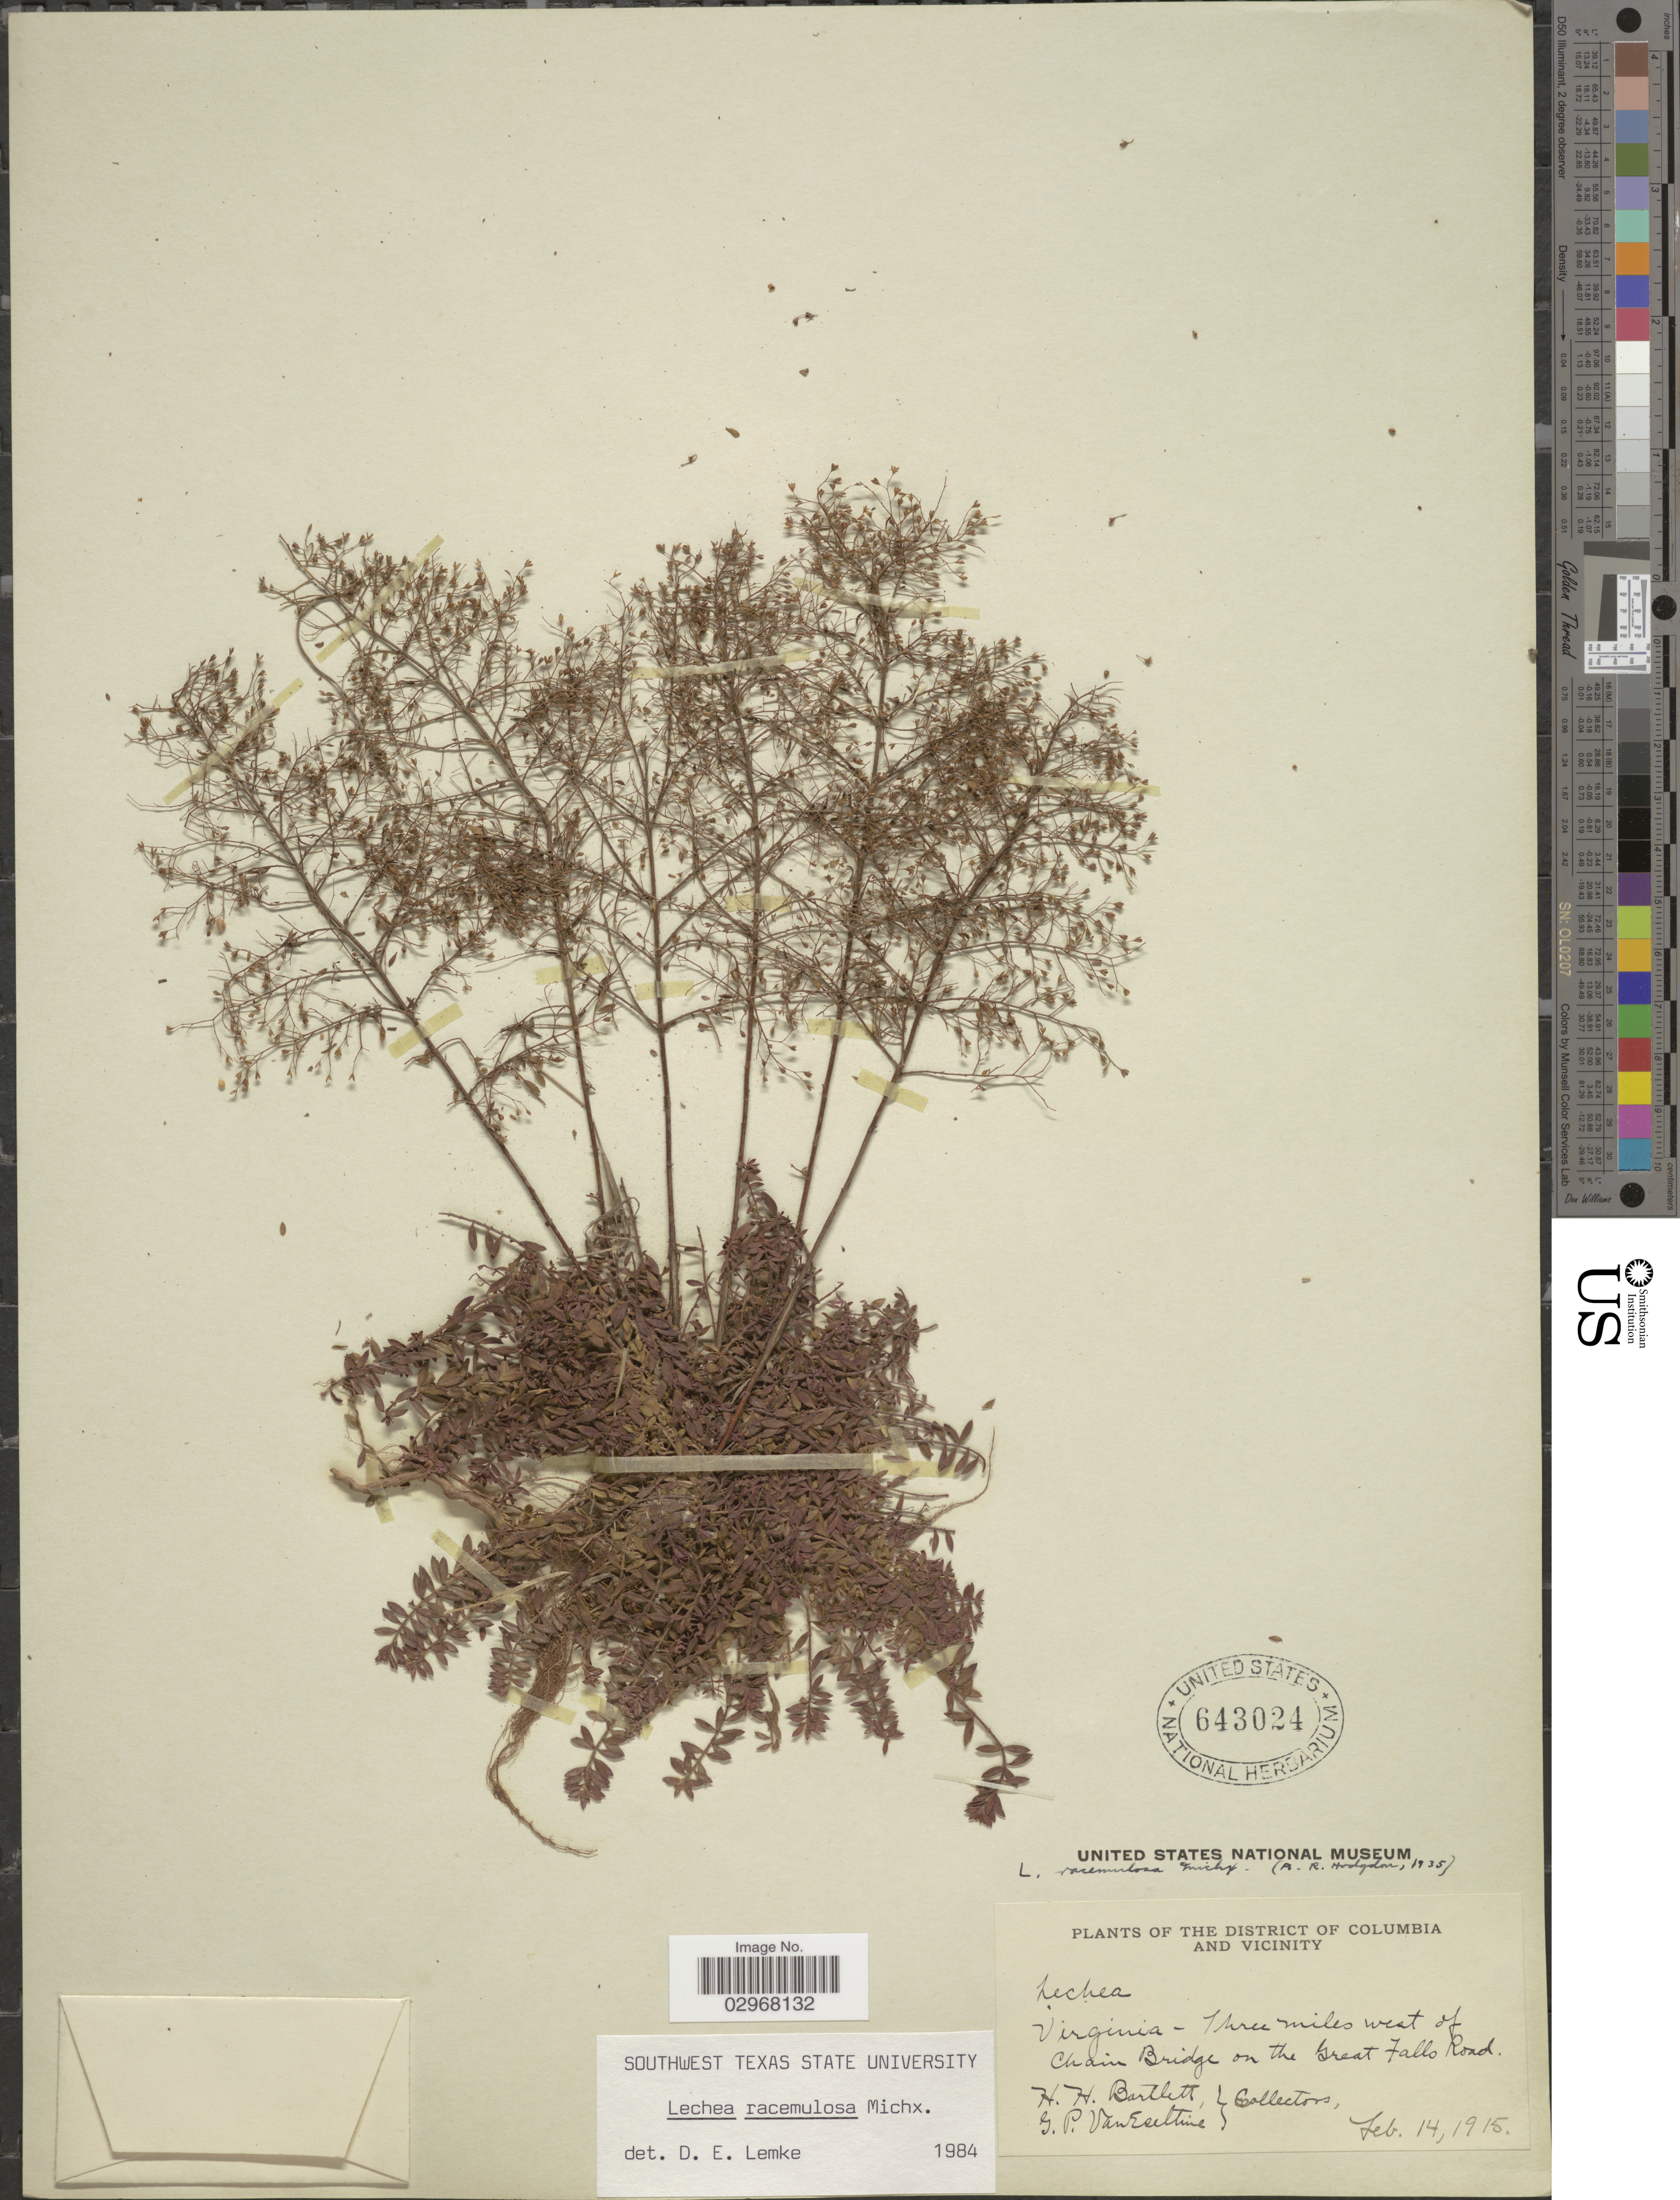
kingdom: Plantae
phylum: Tracheophyta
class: Magnoliopsida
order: Malvales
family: Cistaceae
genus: Lechea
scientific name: Lechea racemulosa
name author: Michx.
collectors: H. H. Bartlett & G. P. Van Eseltine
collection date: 1915-02-14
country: United States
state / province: Virginia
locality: Three miles west of Chain Bridge on the Great Falls Road.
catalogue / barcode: US 643024